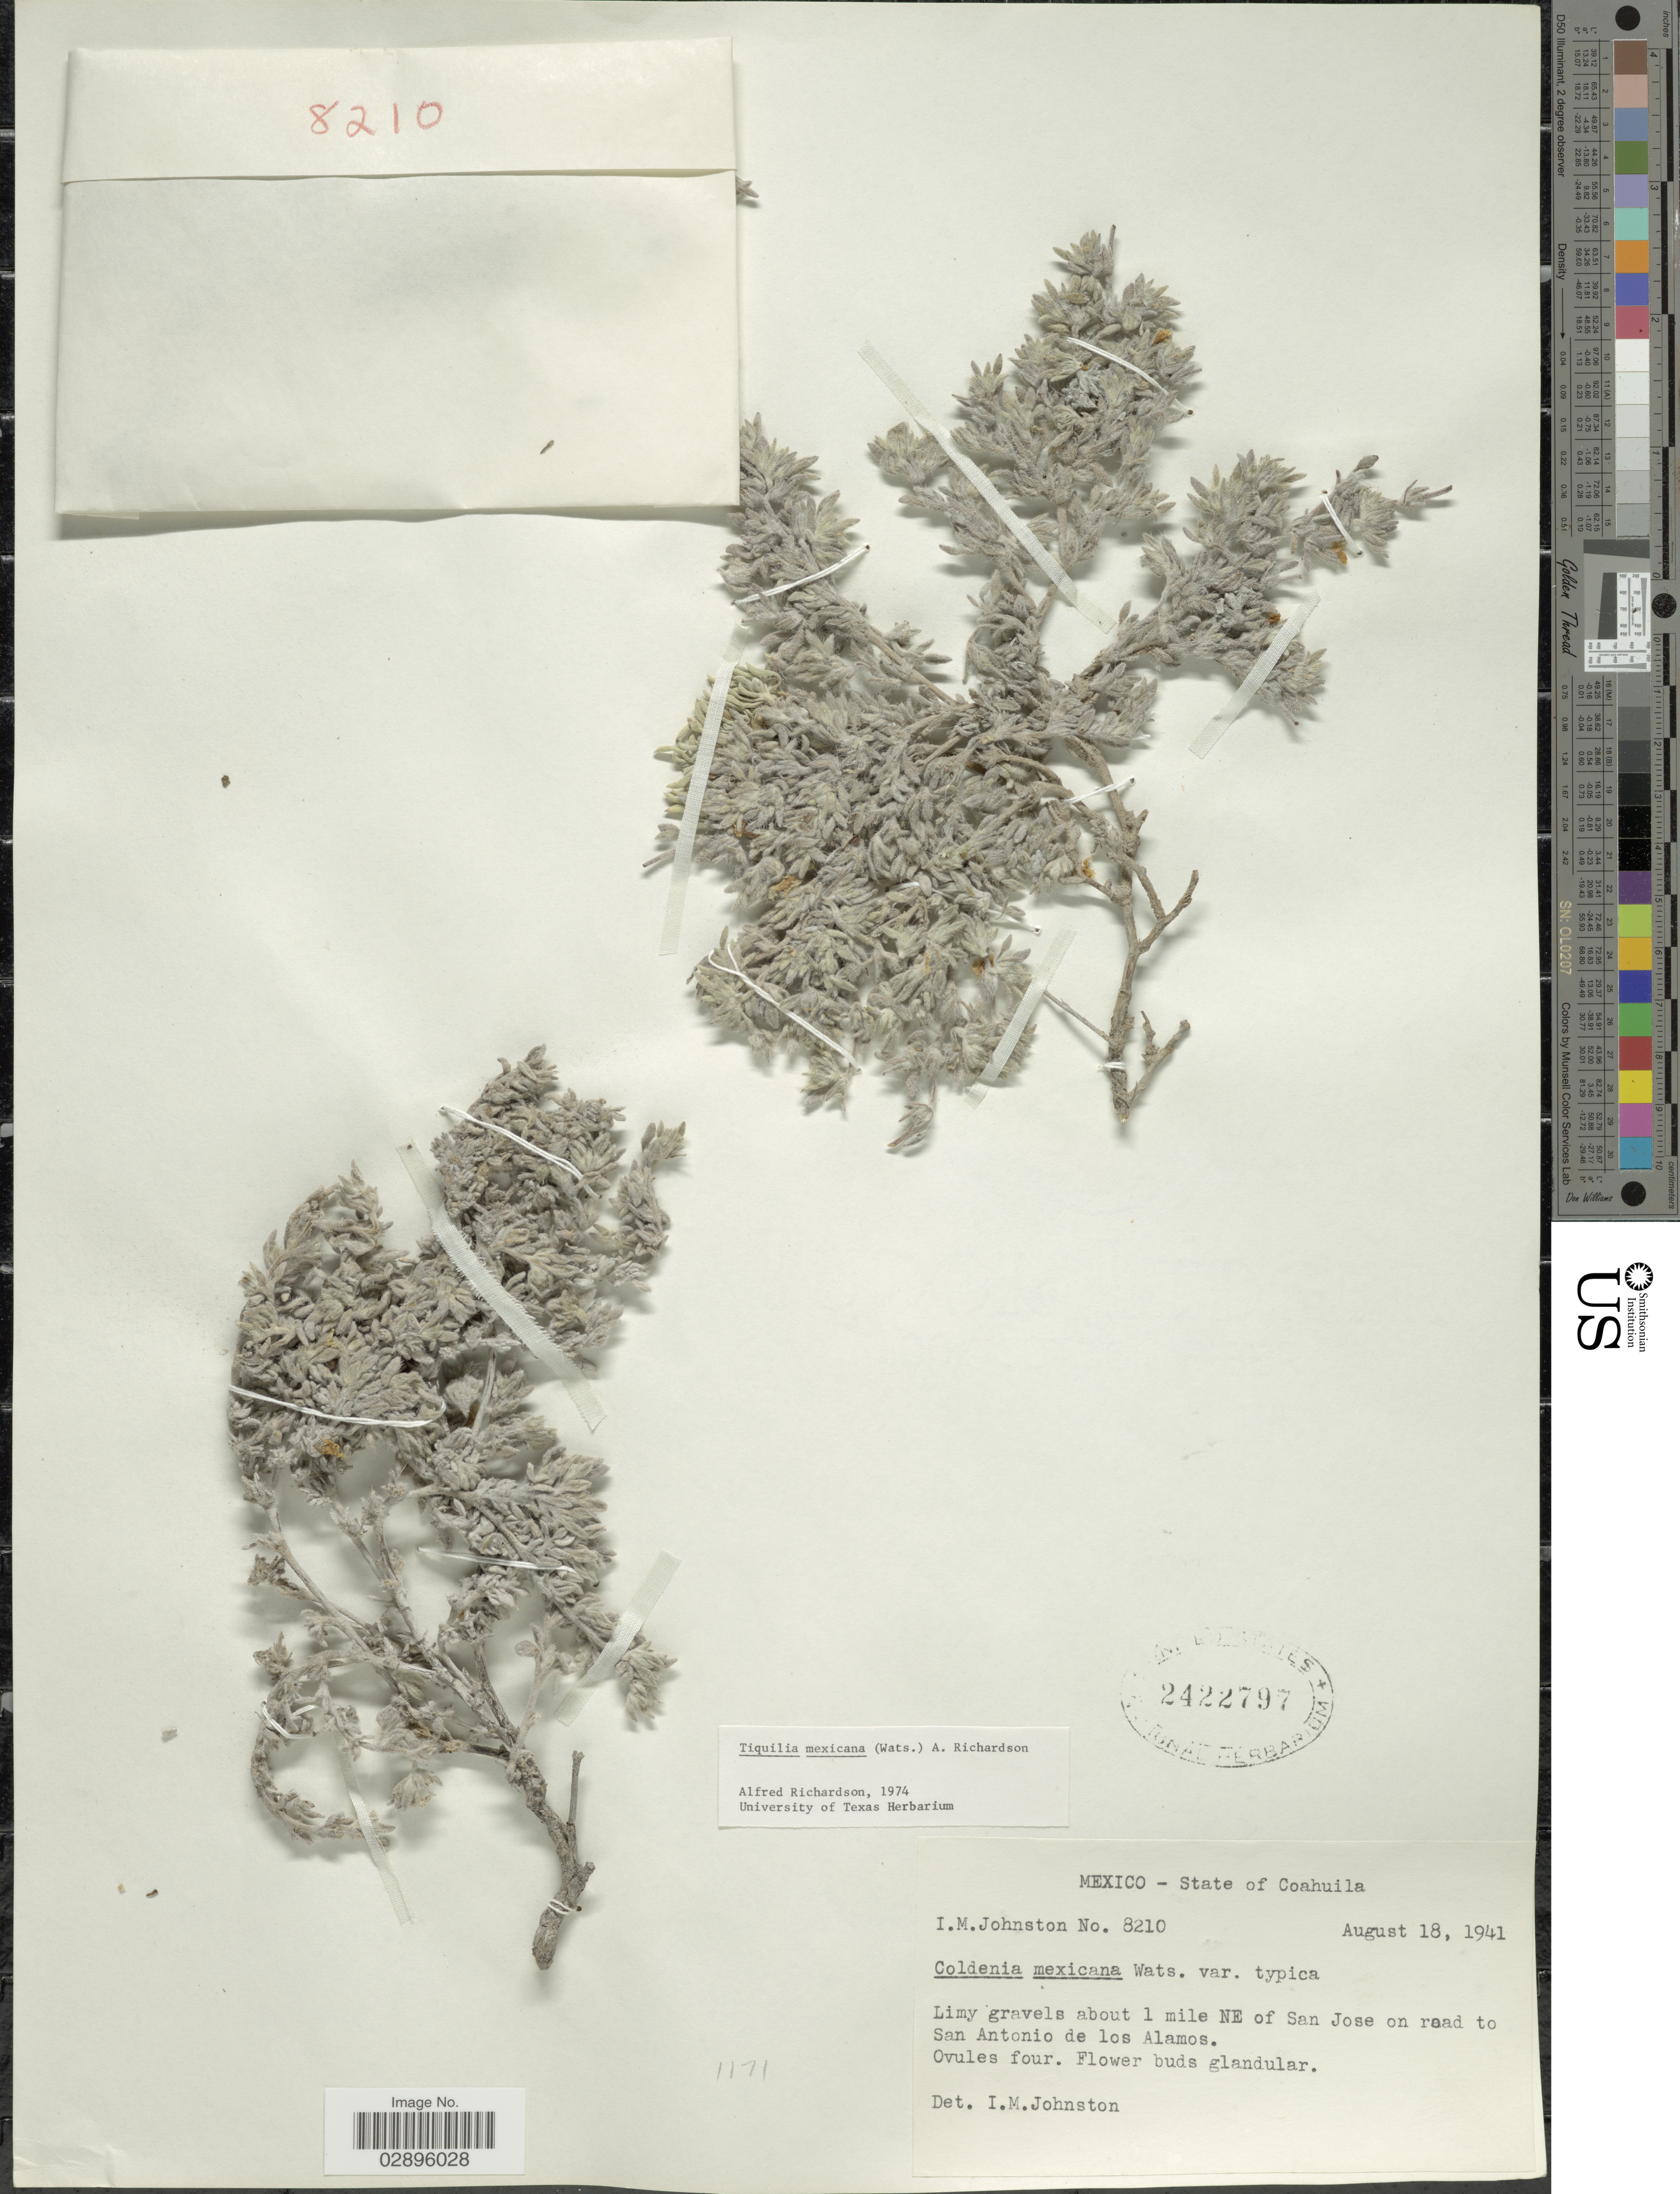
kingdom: Plantae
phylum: Tracheophyta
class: Magnoliopsida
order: Boraginales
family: Ehretiaceae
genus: Tiquilia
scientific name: Tiquilia mexicana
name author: (S. Watson) A.T. Richardson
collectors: I.M. Johnston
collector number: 8210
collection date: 1941-08-18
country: Mexico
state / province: Coahuila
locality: Limy gravels about 1 mile NE of San Jose on road to San Antonio de los Alamos.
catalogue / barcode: US 2422797